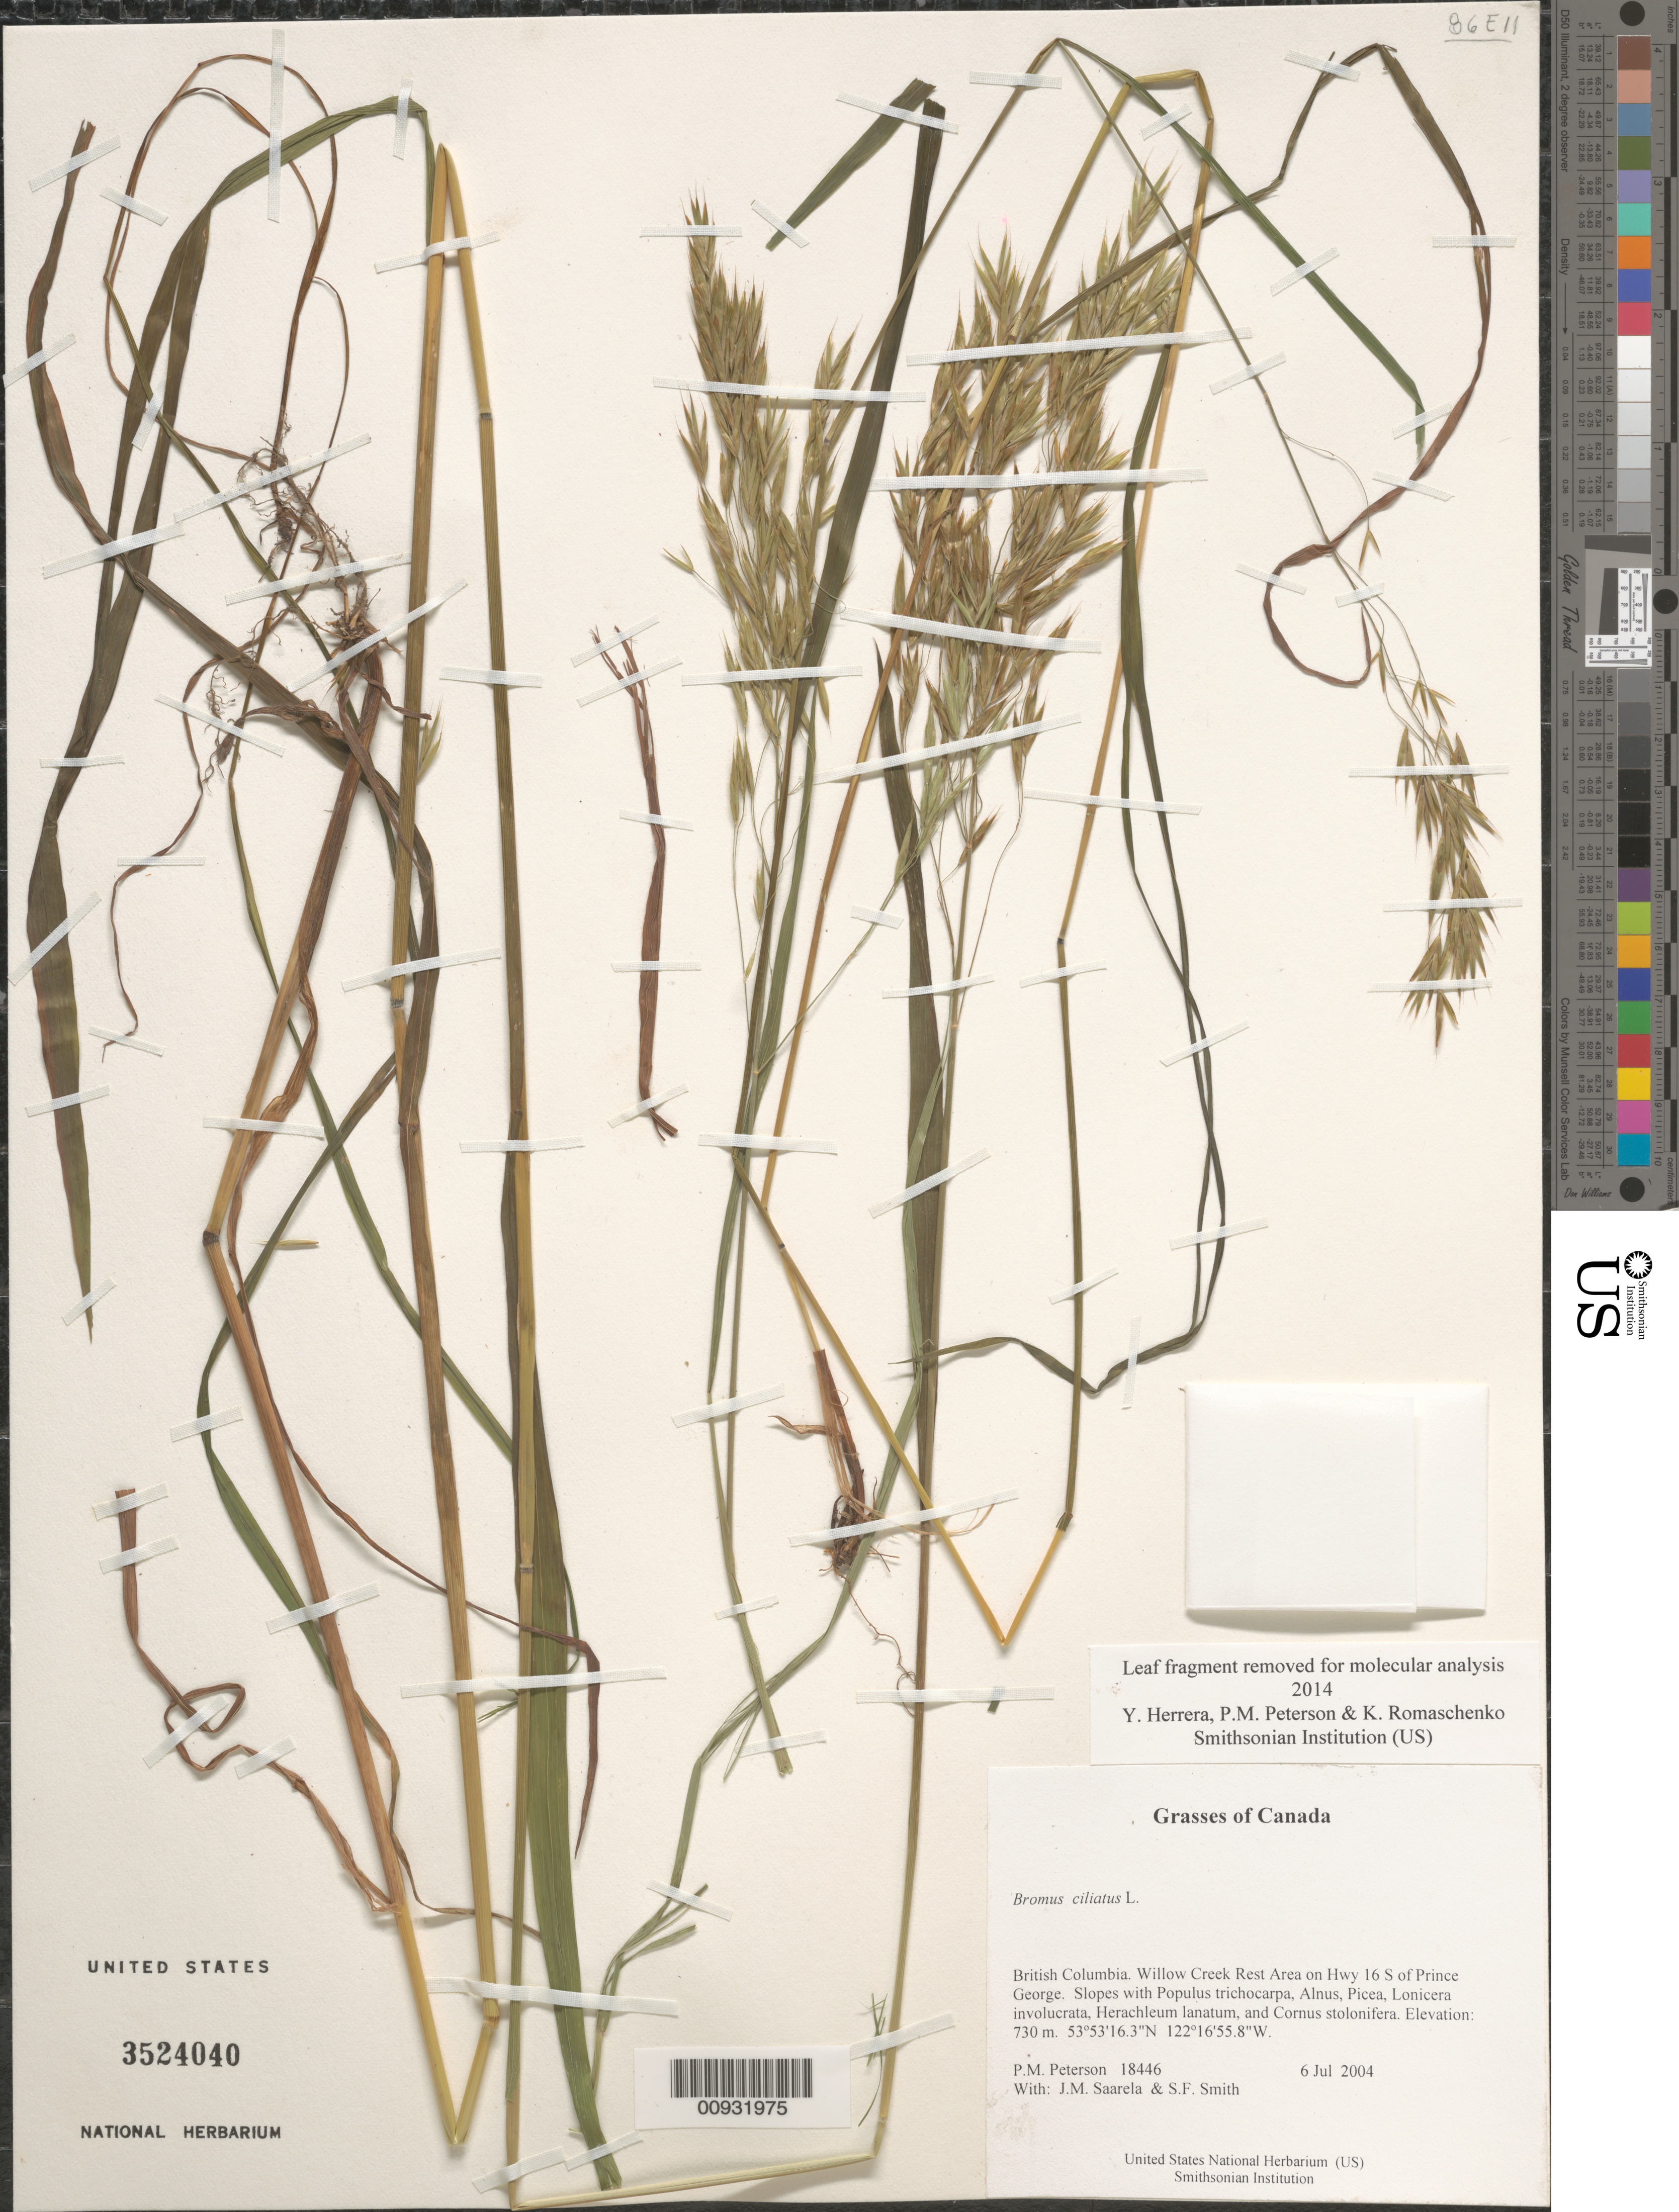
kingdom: Plantae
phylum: Tracheophyta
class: Liliopsida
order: Poales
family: Poaceae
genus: Bromus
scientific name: Bromus ciliatus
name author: L.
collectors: P. M. Peterson, J. Saarela & S.F. Smith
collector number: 18446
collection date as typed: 06 Jul 2004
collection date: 2004-07-06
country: Canada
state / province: British Columbia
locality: Willow Creek Rest Area on Hwy 16 S of Prince George. Slopes with Populus trichocarpa, Alnus, Picea, Lonicera involucrata, Herachleum lanatum, and Cornus stolonifera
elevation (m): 730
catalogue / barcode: US 3524040